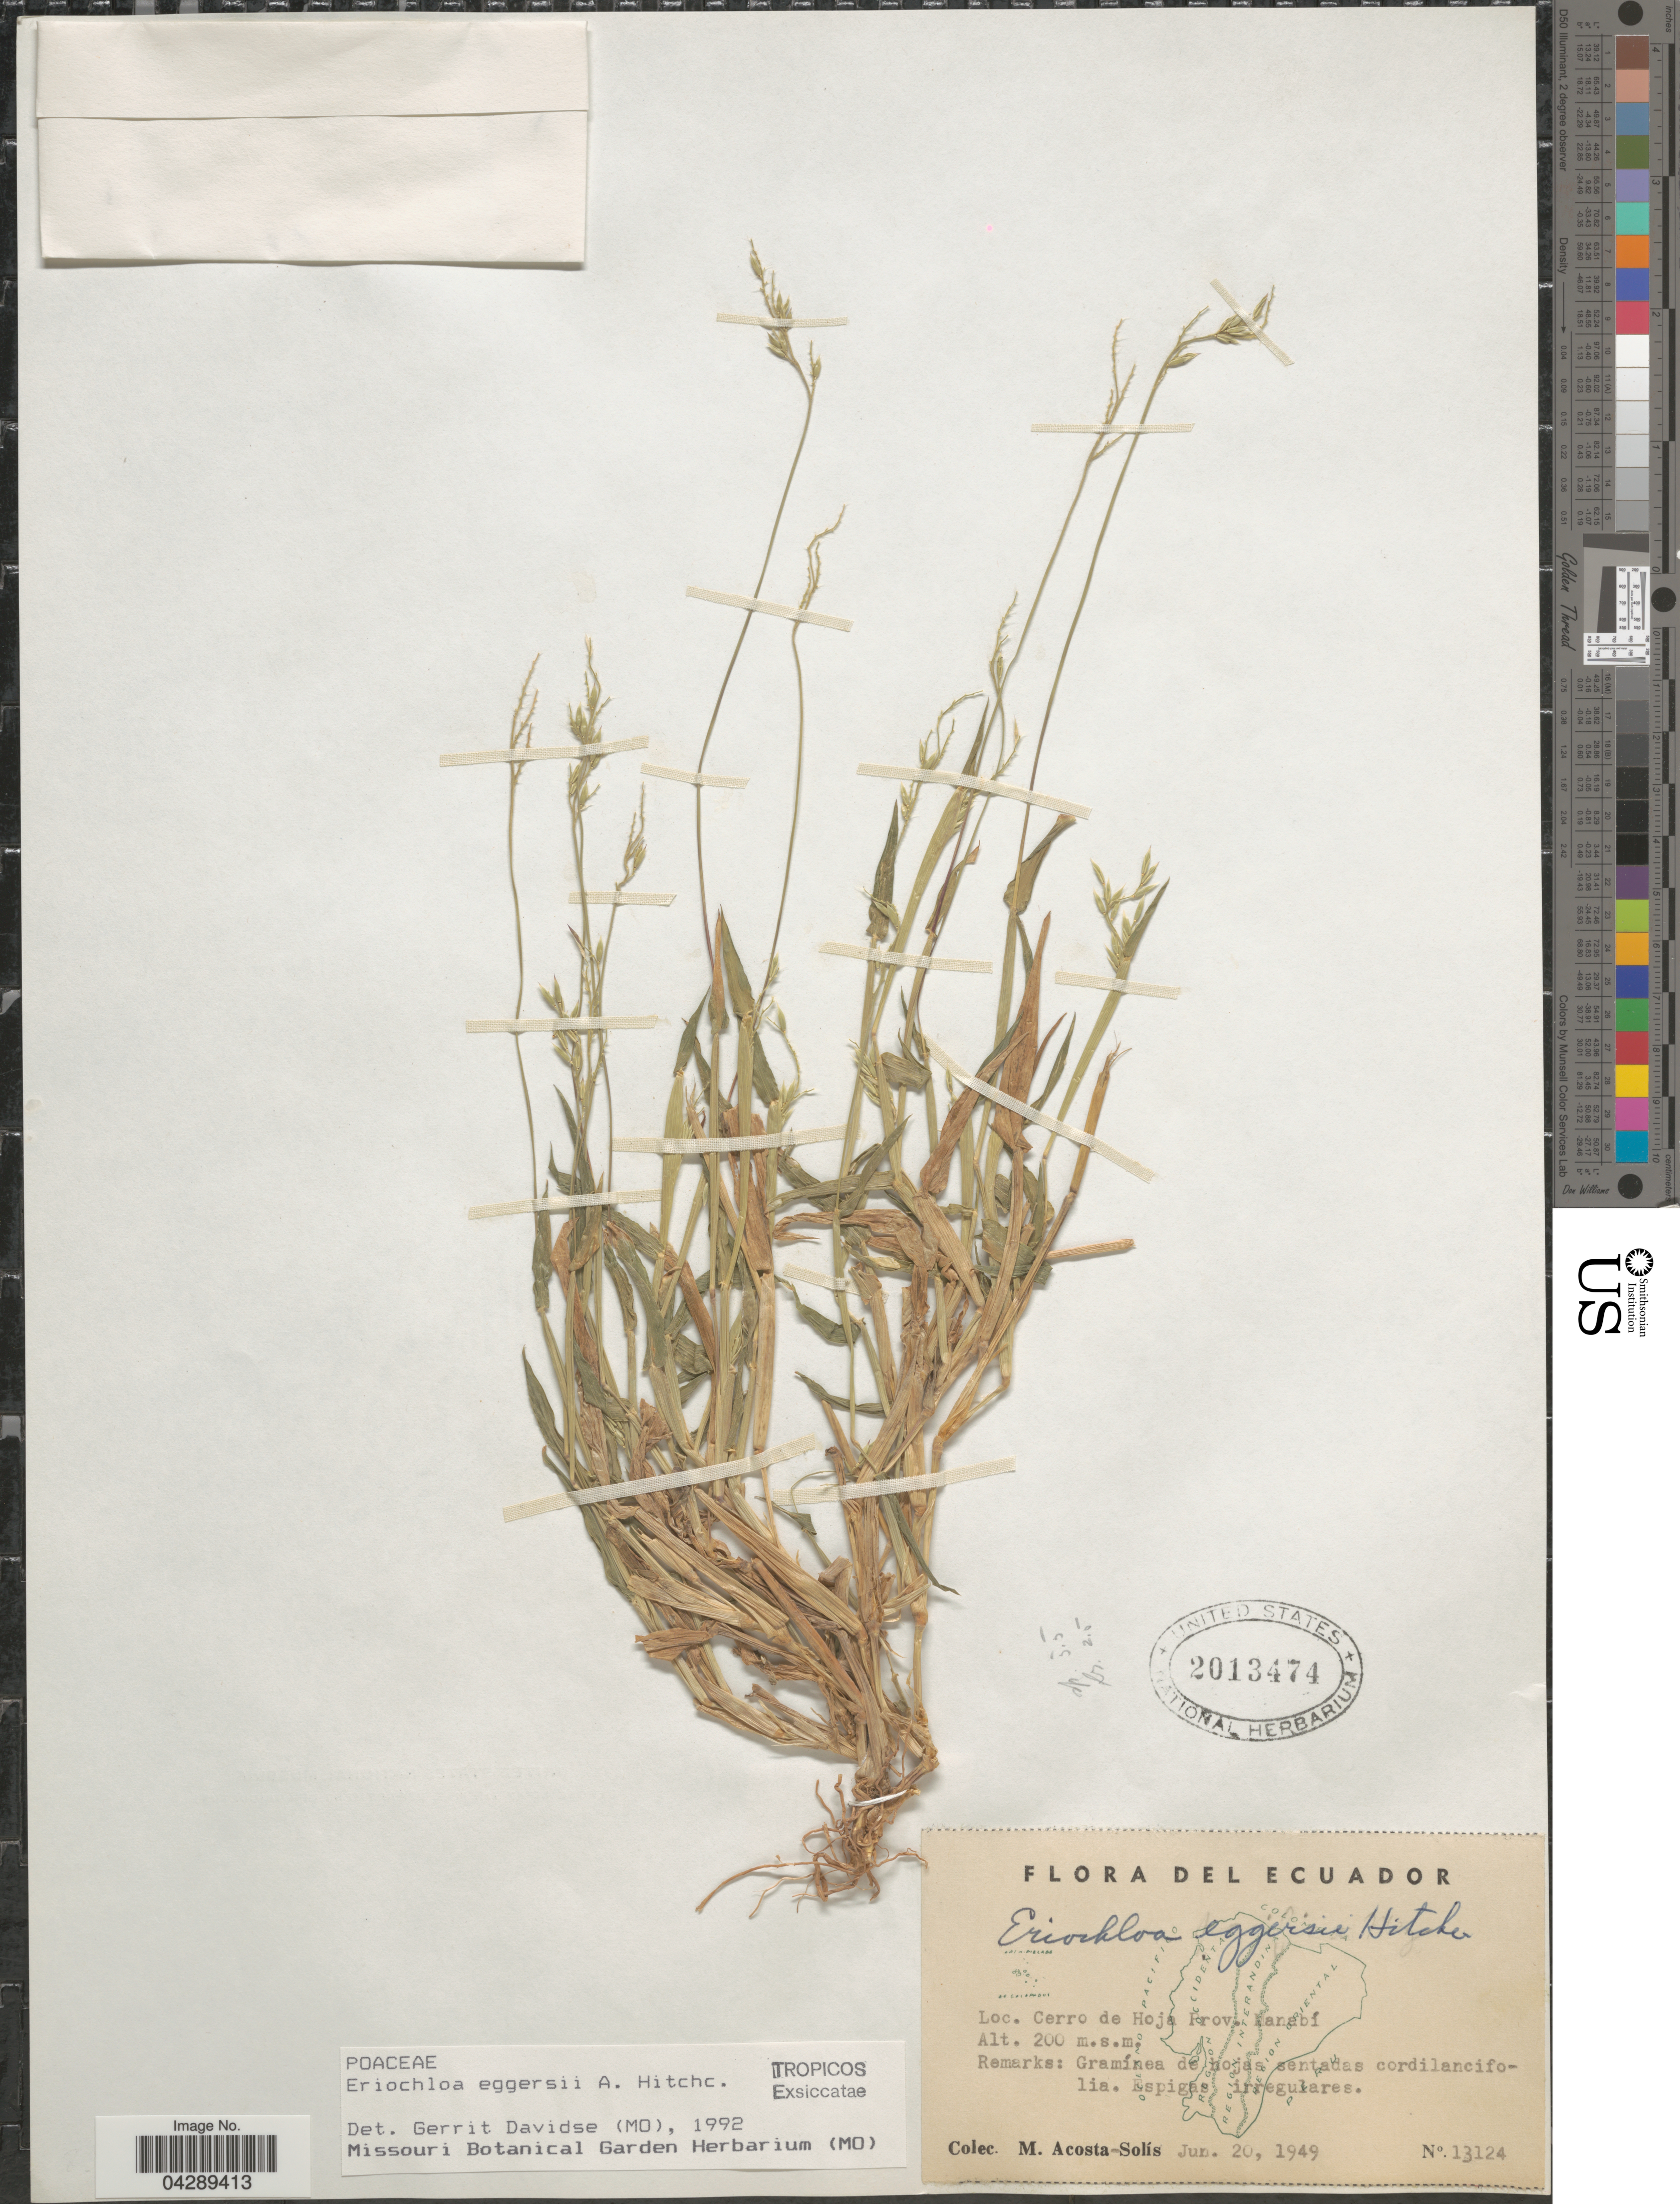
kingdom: Plantae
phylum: Tracheophyta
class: Liliopsida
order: Poales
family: Poaceae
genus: Eriochloa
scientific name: Eriochloa eggersii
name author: Hitchc.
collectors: M. Acosta Solis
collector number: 13124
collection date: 1949-06-20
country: Ecuador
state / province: Manabí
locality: Cerro de Hoja.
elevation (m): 200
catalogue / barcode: US 2013474